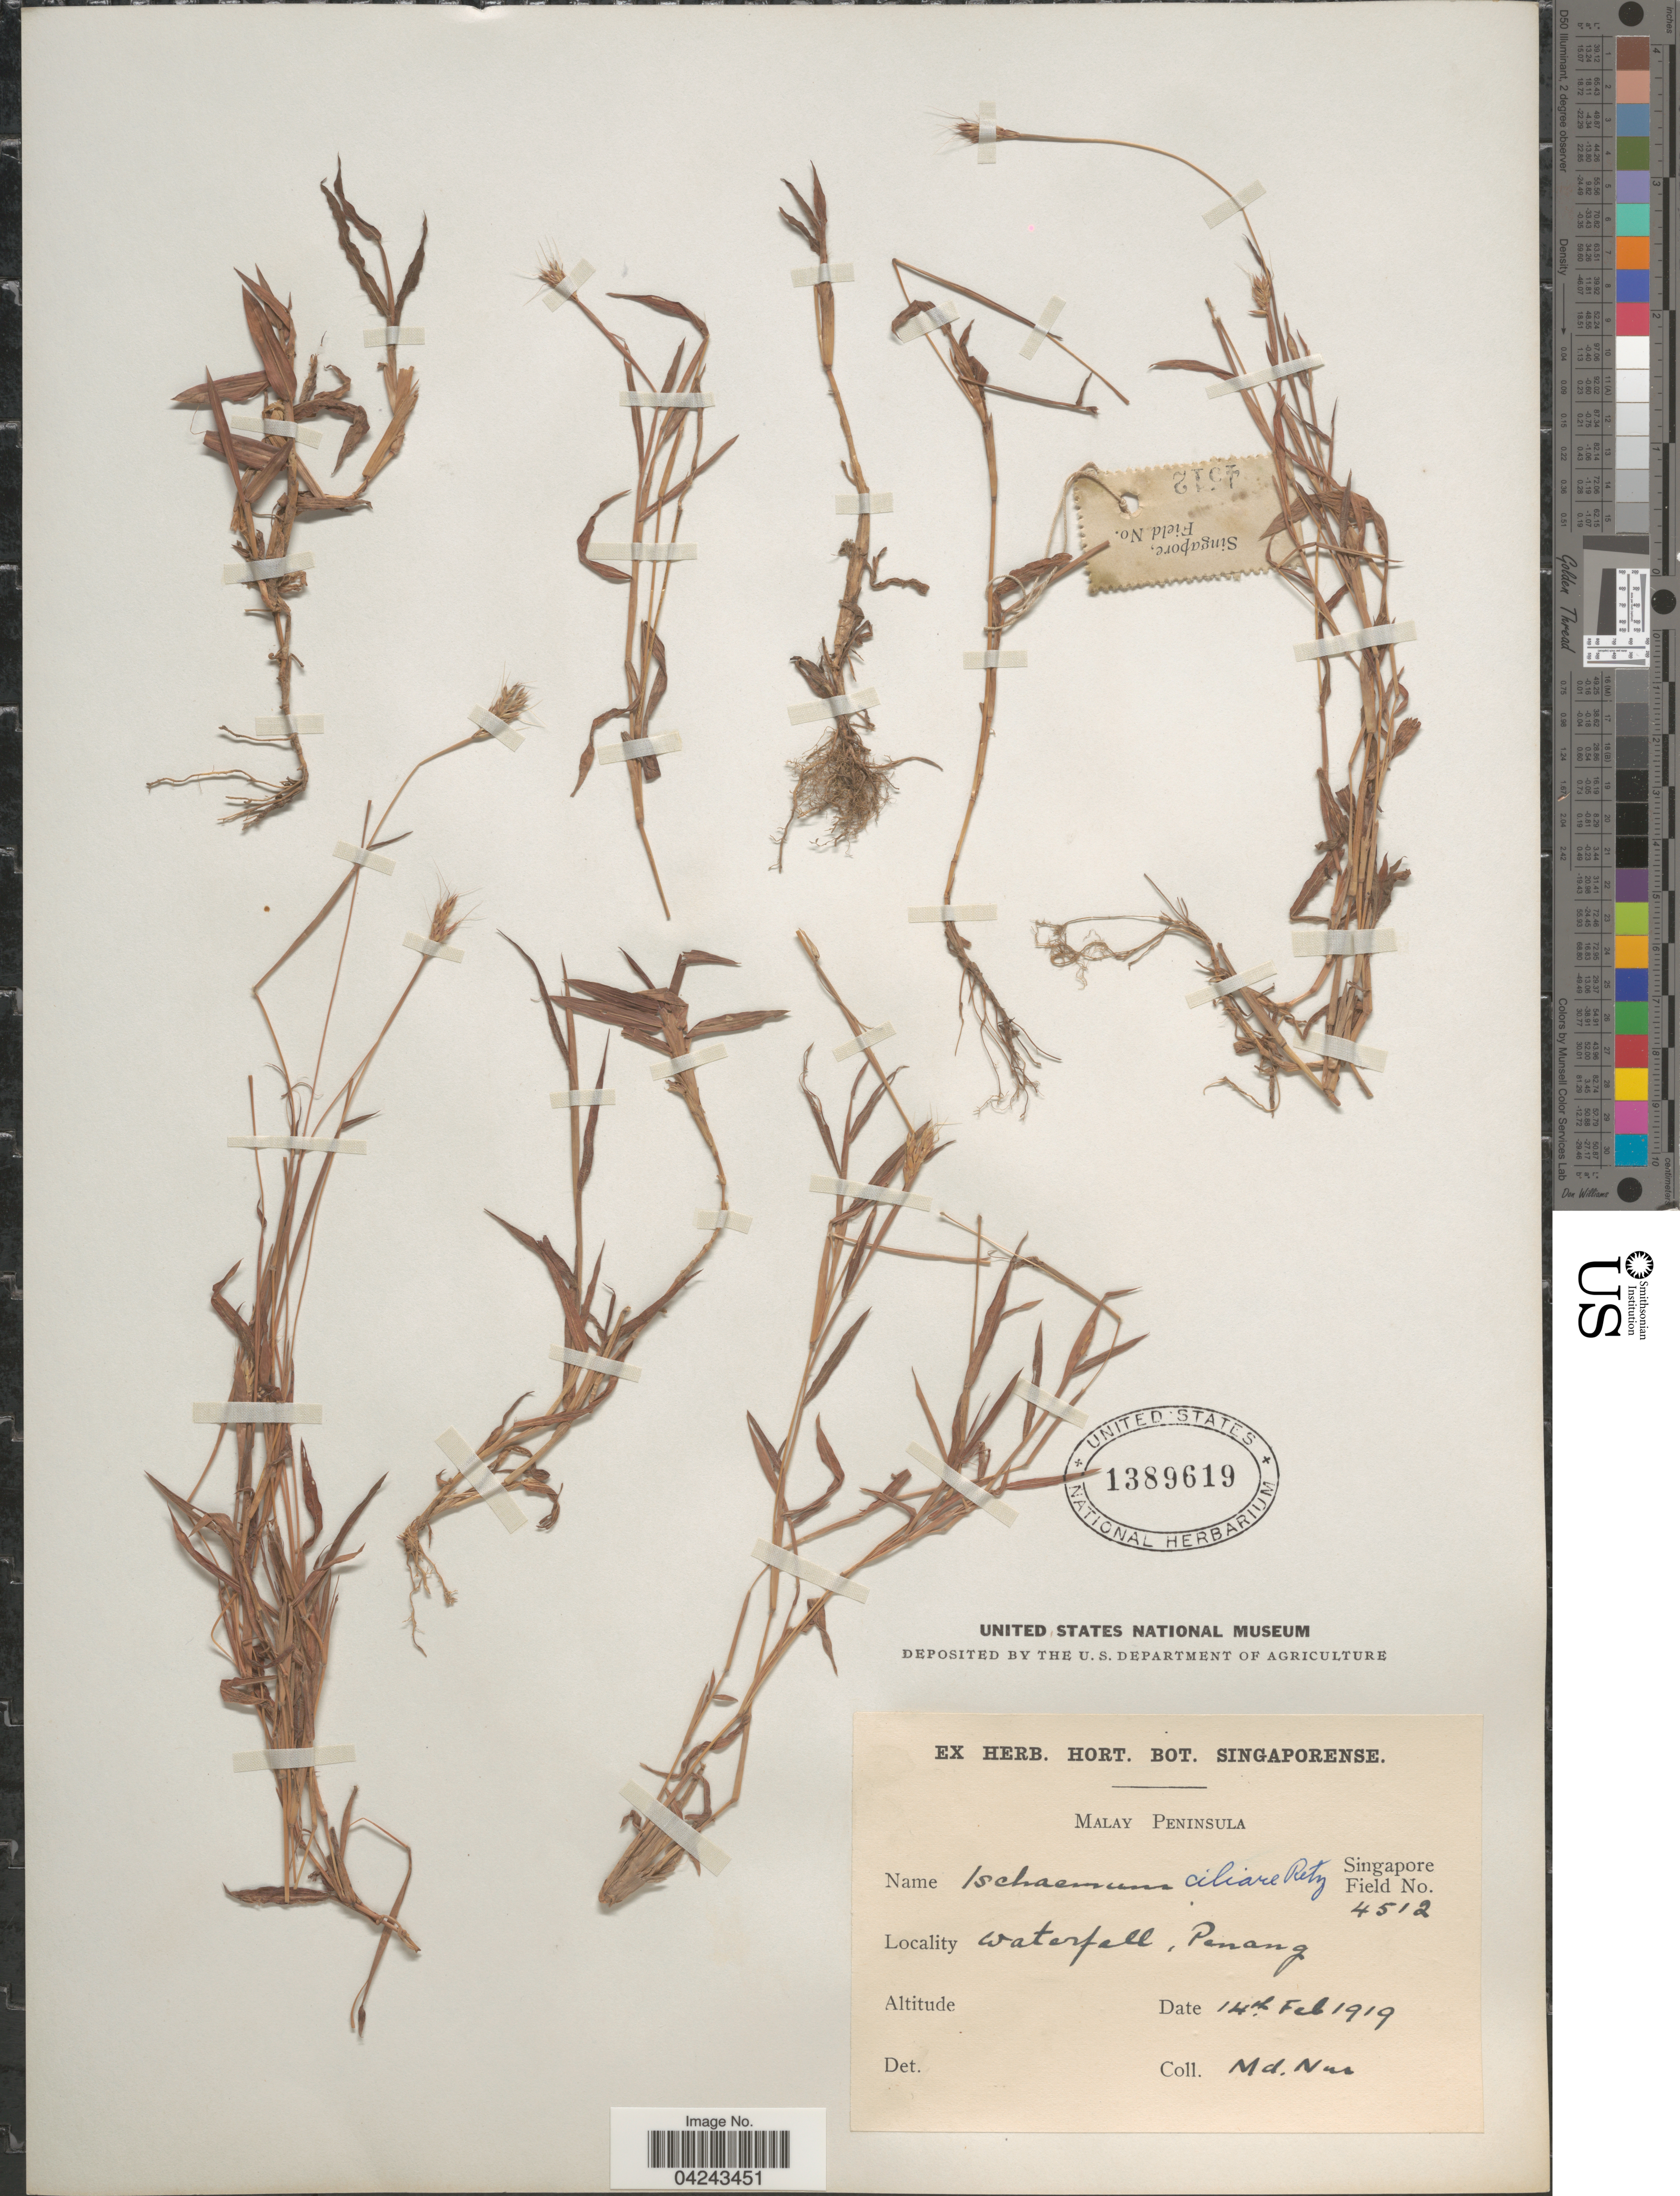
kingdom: Plantae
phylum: Tracheophyta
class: Liliopsida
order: Poales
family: Poaceae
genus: Ischaemum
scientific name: Ischaemum ciliare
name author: Retz.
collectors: M. Nur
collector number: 4512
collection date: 1919-02-14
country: Malaysia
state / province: Pinang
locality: Malay Peninsula. Waterfall, Penang.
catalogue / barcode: US 1389619